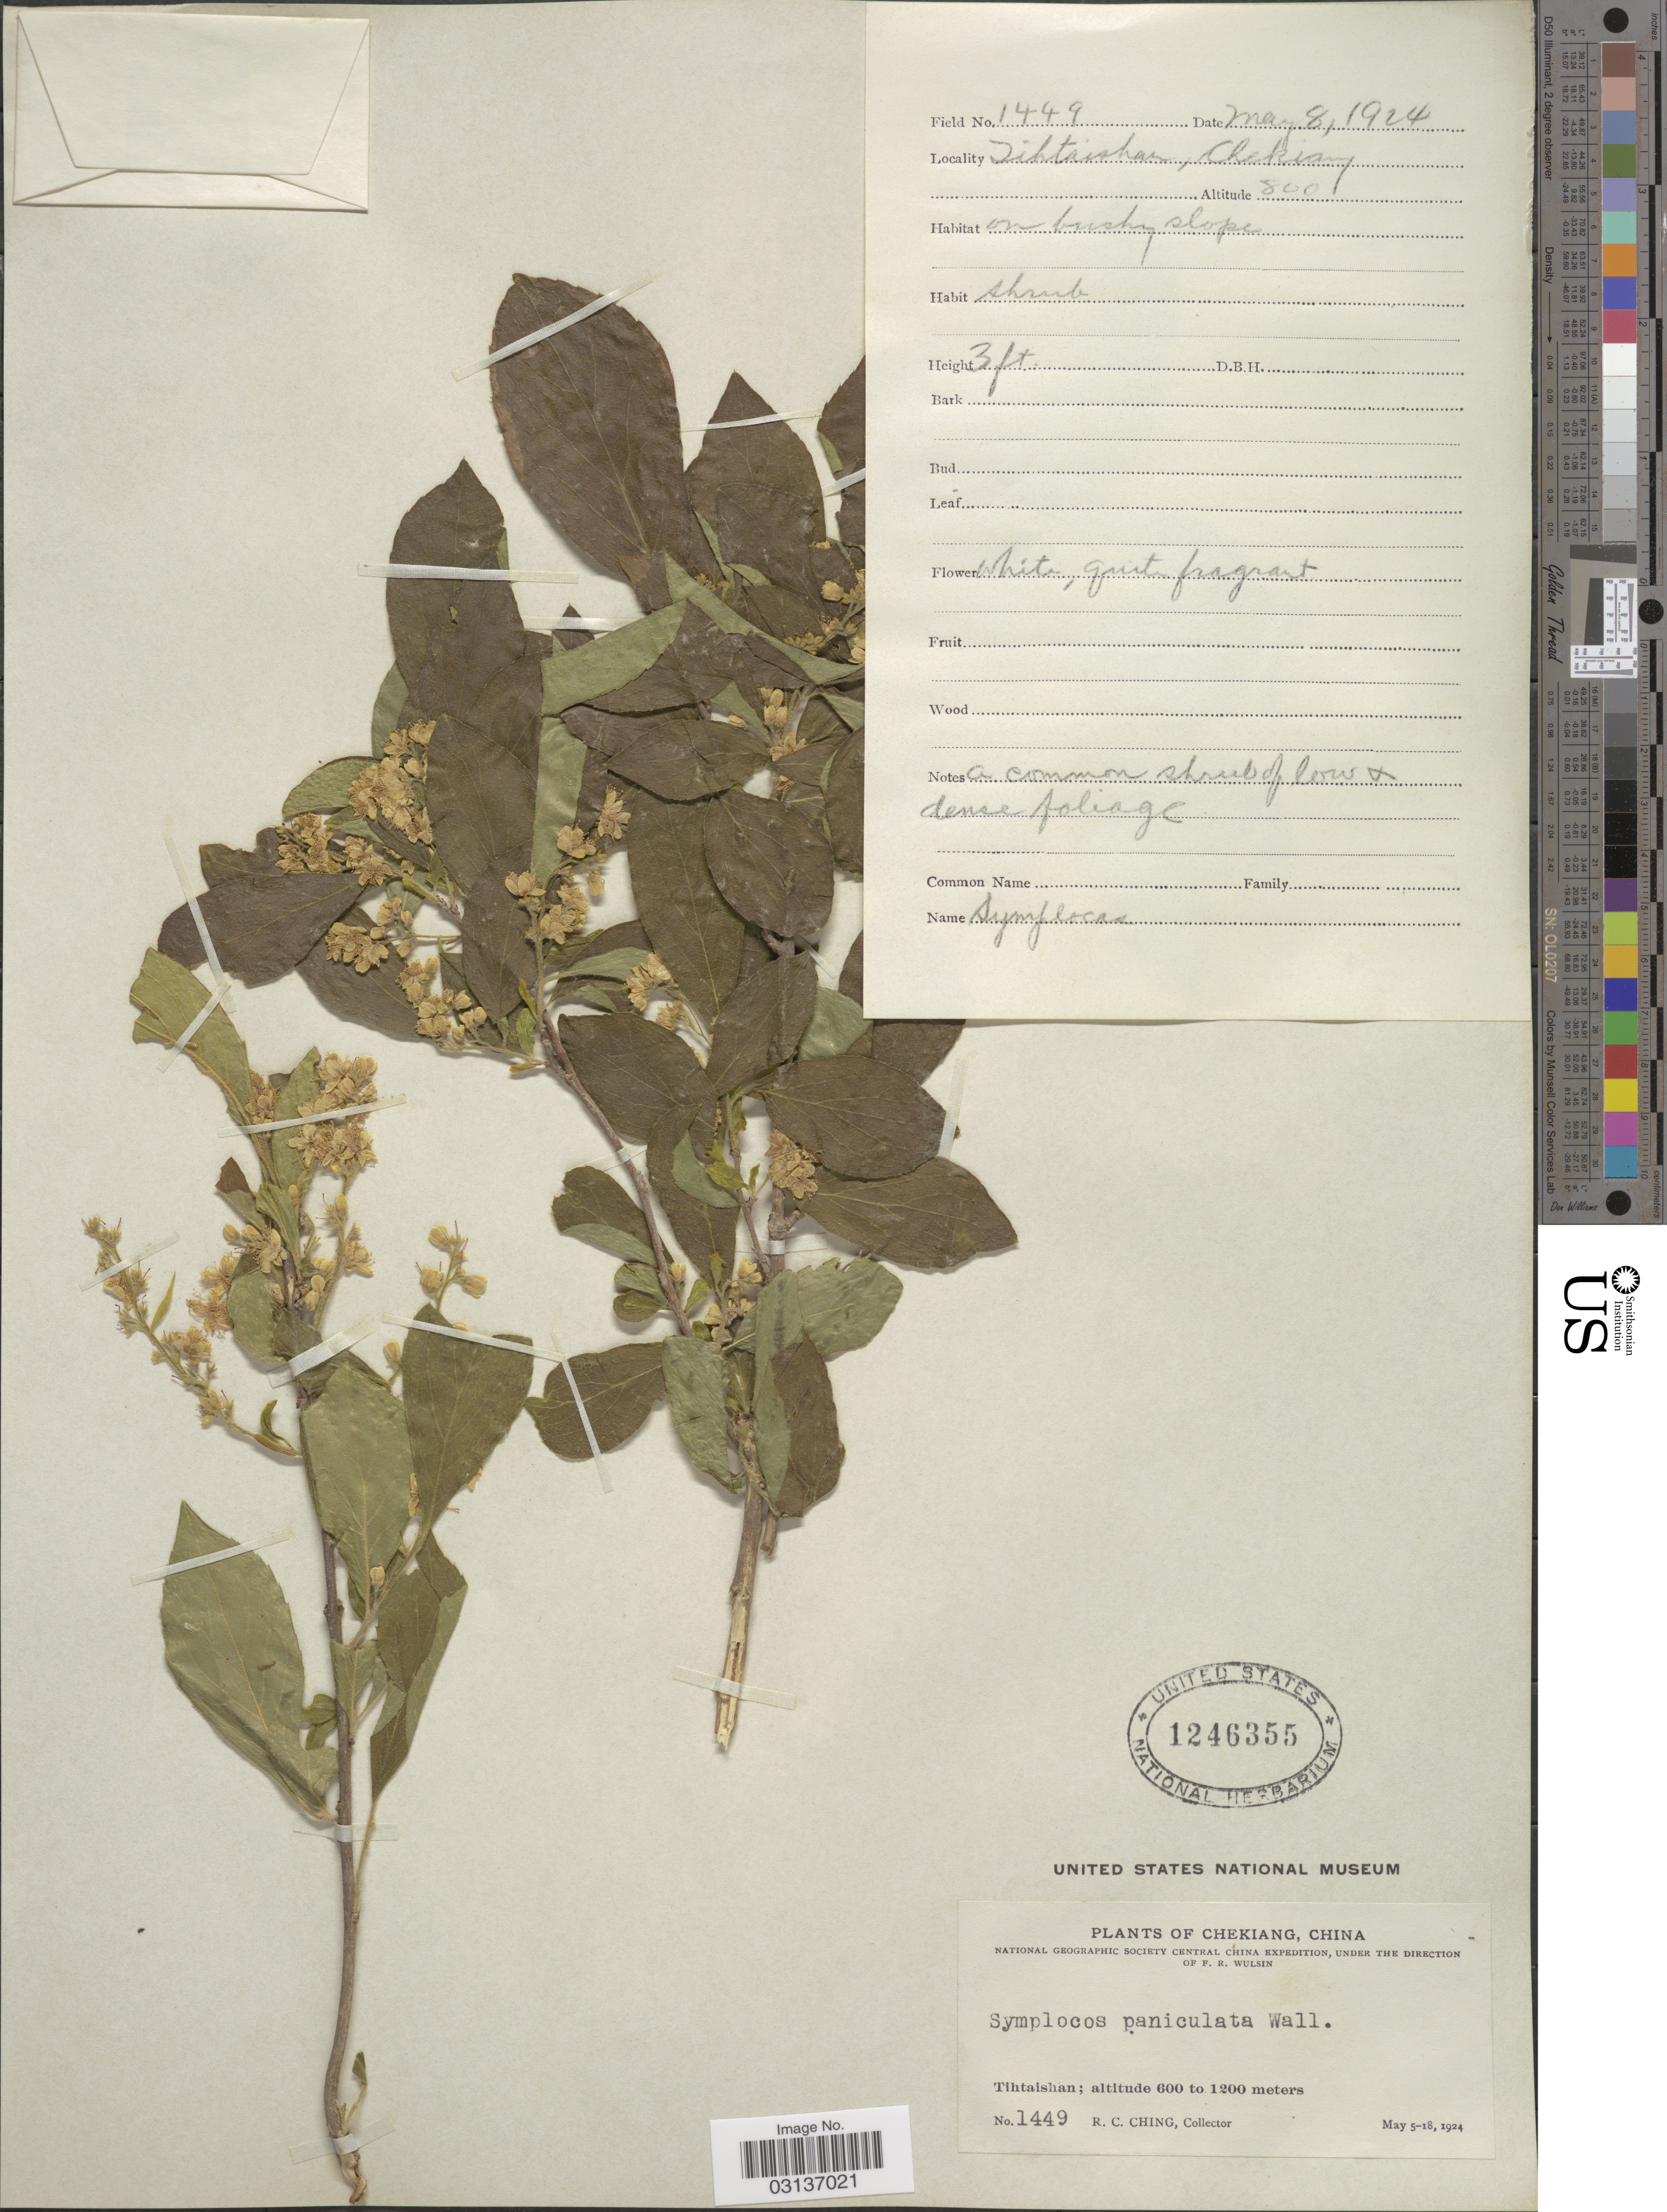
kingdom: Plantae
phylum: Tracheophyta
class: Magnoliopsida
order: Ericales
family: Symplocaceae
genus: Symplocos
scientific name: Symplocos paniculata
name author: Miq.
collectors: R. C. Ching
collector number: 1449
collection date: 1924-05-08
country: China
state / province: Zhejiang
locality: Chekiang. Tihtaishan.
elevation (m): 600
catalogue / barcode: US 1246355